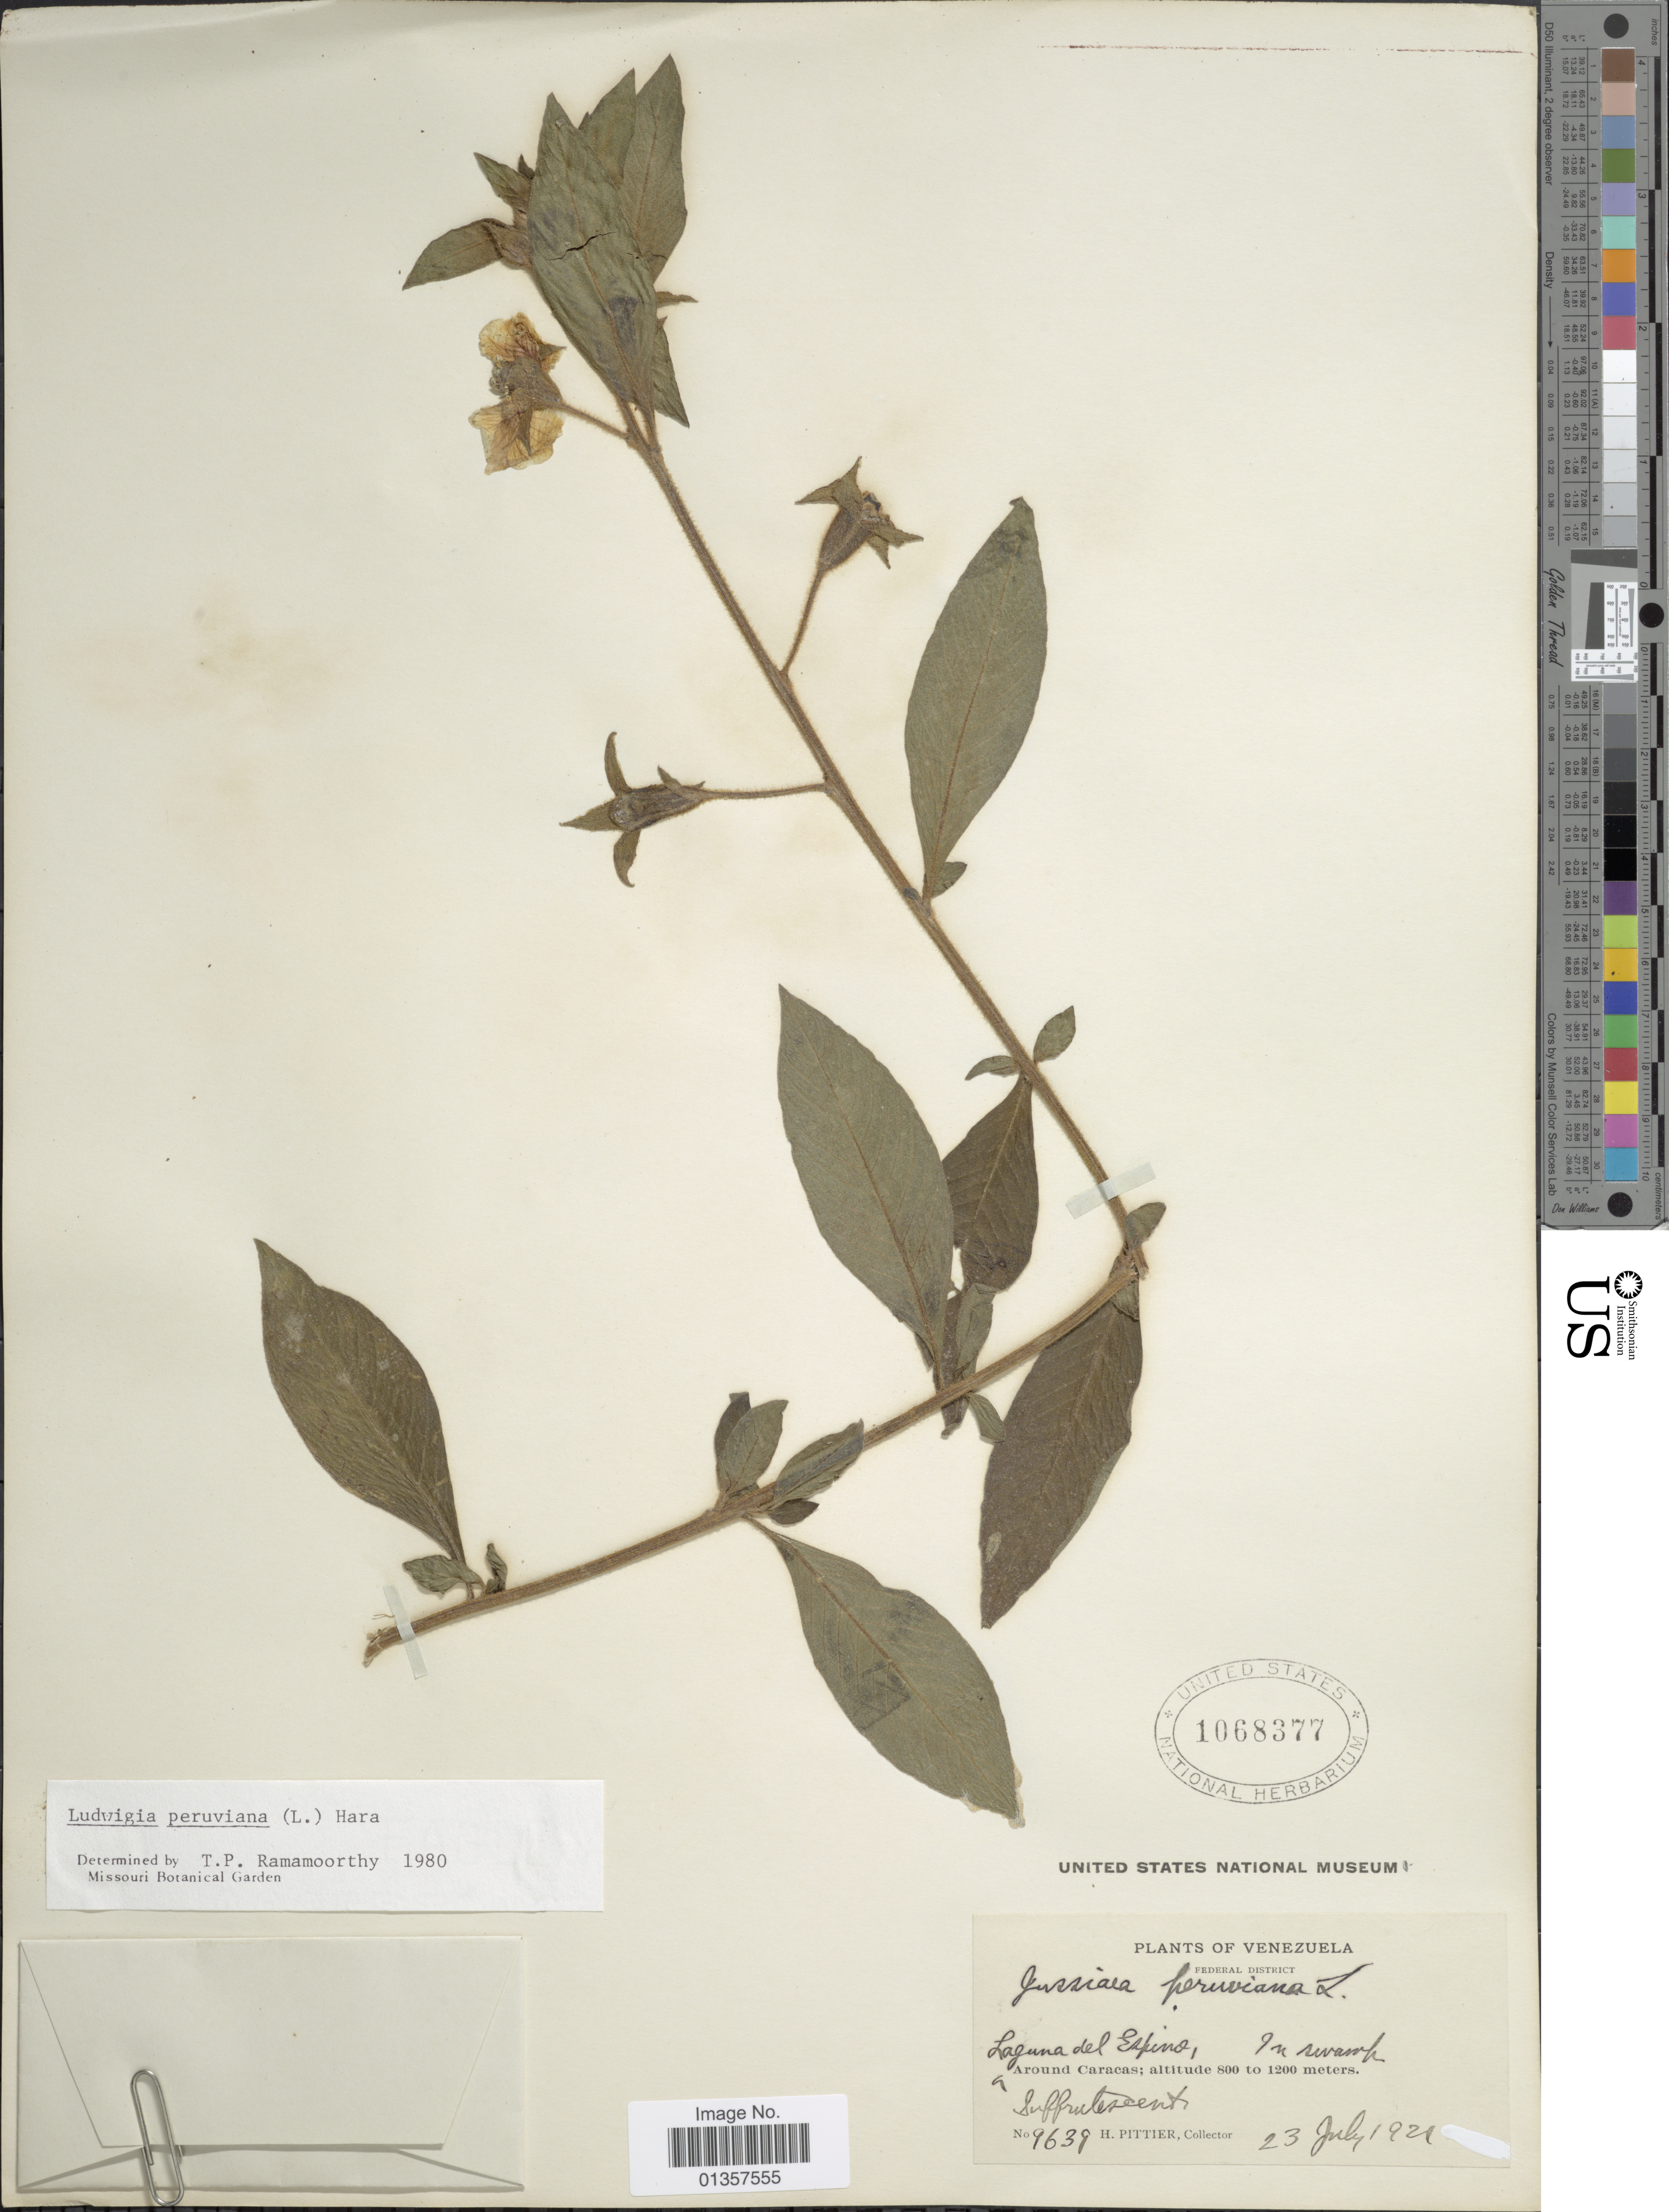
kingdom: Plantae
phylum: Tracheophyta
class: Magnoliopsida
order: Myrtales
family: Onagraceae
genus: Ludwigia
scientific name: Ludwigia peruviana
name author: (L.) H. Hara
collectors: H. F. Pittier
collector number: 9639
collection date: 1921-07-23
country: Venezuela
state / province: Distrito Federal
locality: Laguna del Espino, Around Caracas, Federal District.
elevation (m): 800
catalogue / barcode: US 1068377